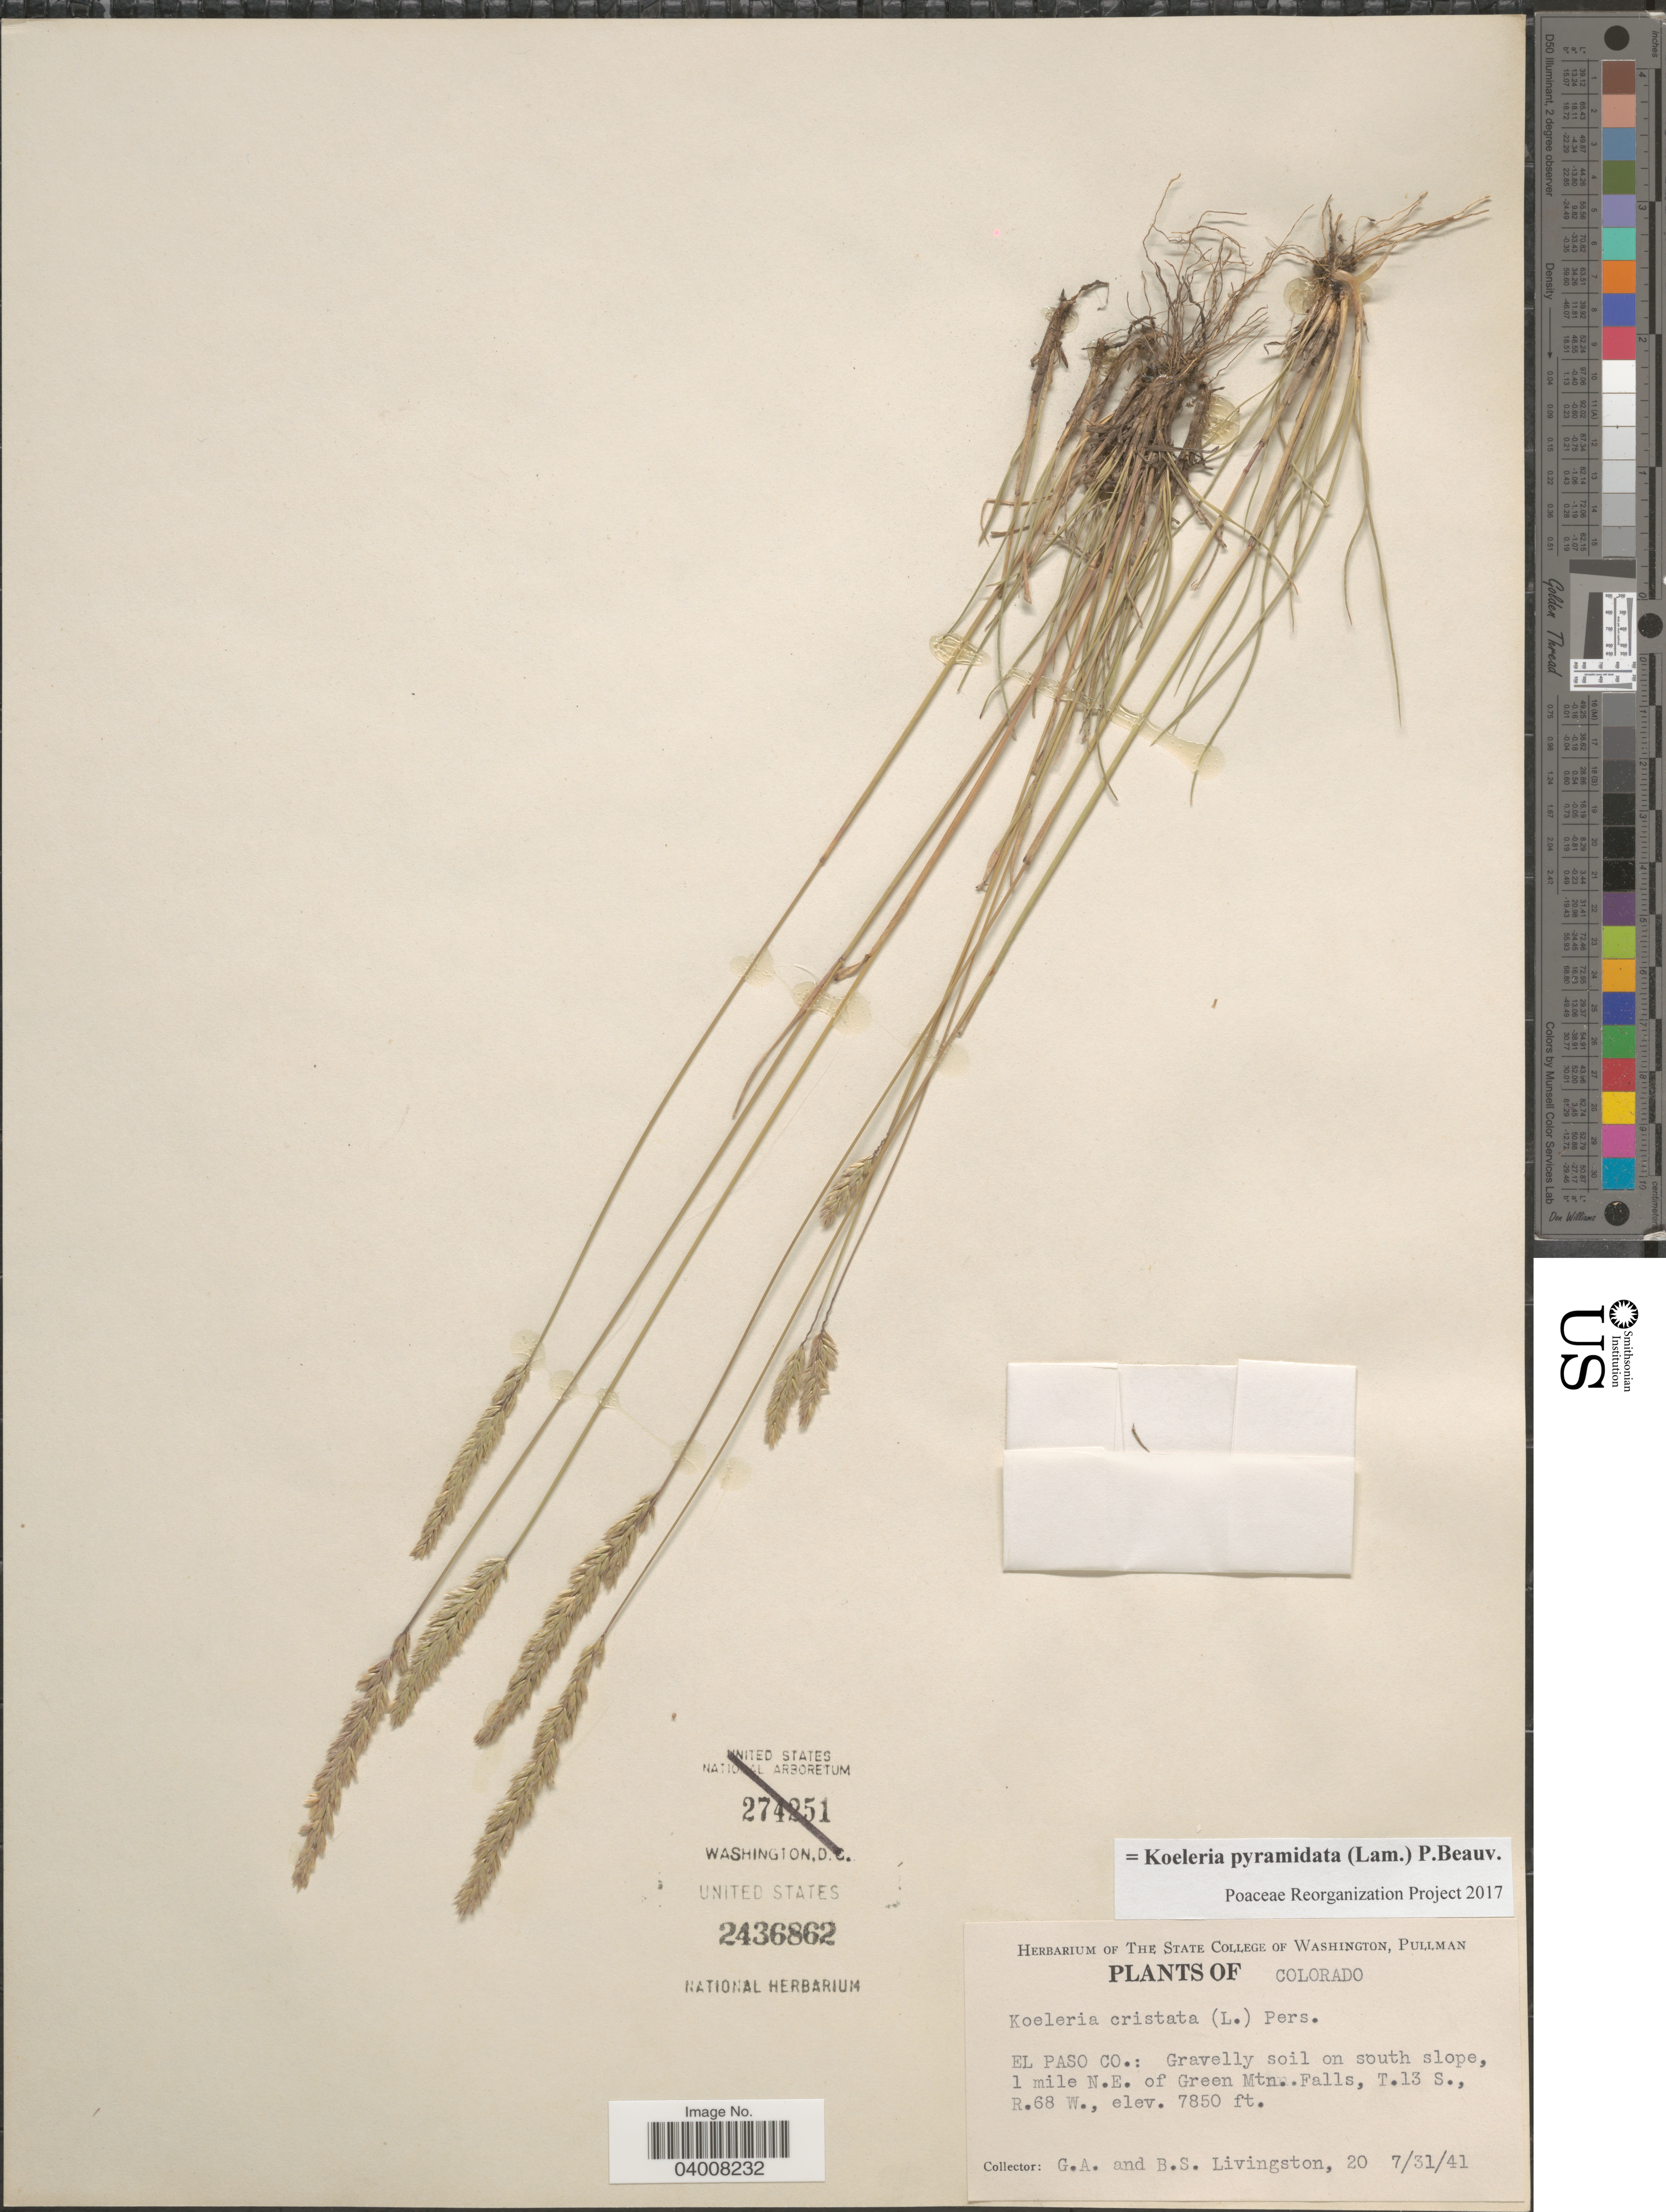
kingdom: Plantae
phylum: Tracheophyta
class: Liliopsida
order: Poales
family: Poaceae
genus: Koeleria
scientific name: Koeleria pyramidata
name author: (Lam.) P. Beauv.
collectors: G. Livingston & B. Livingston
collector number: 20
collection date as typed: Transcribed d/m/y: 31/7/41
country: United States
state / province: Colorado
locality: El Paso Co.: on south slope, 1 mile N.E. of Green Mtn. Falls, T.13 S., R.68 W.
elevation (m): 2393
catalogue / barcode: US 2436862